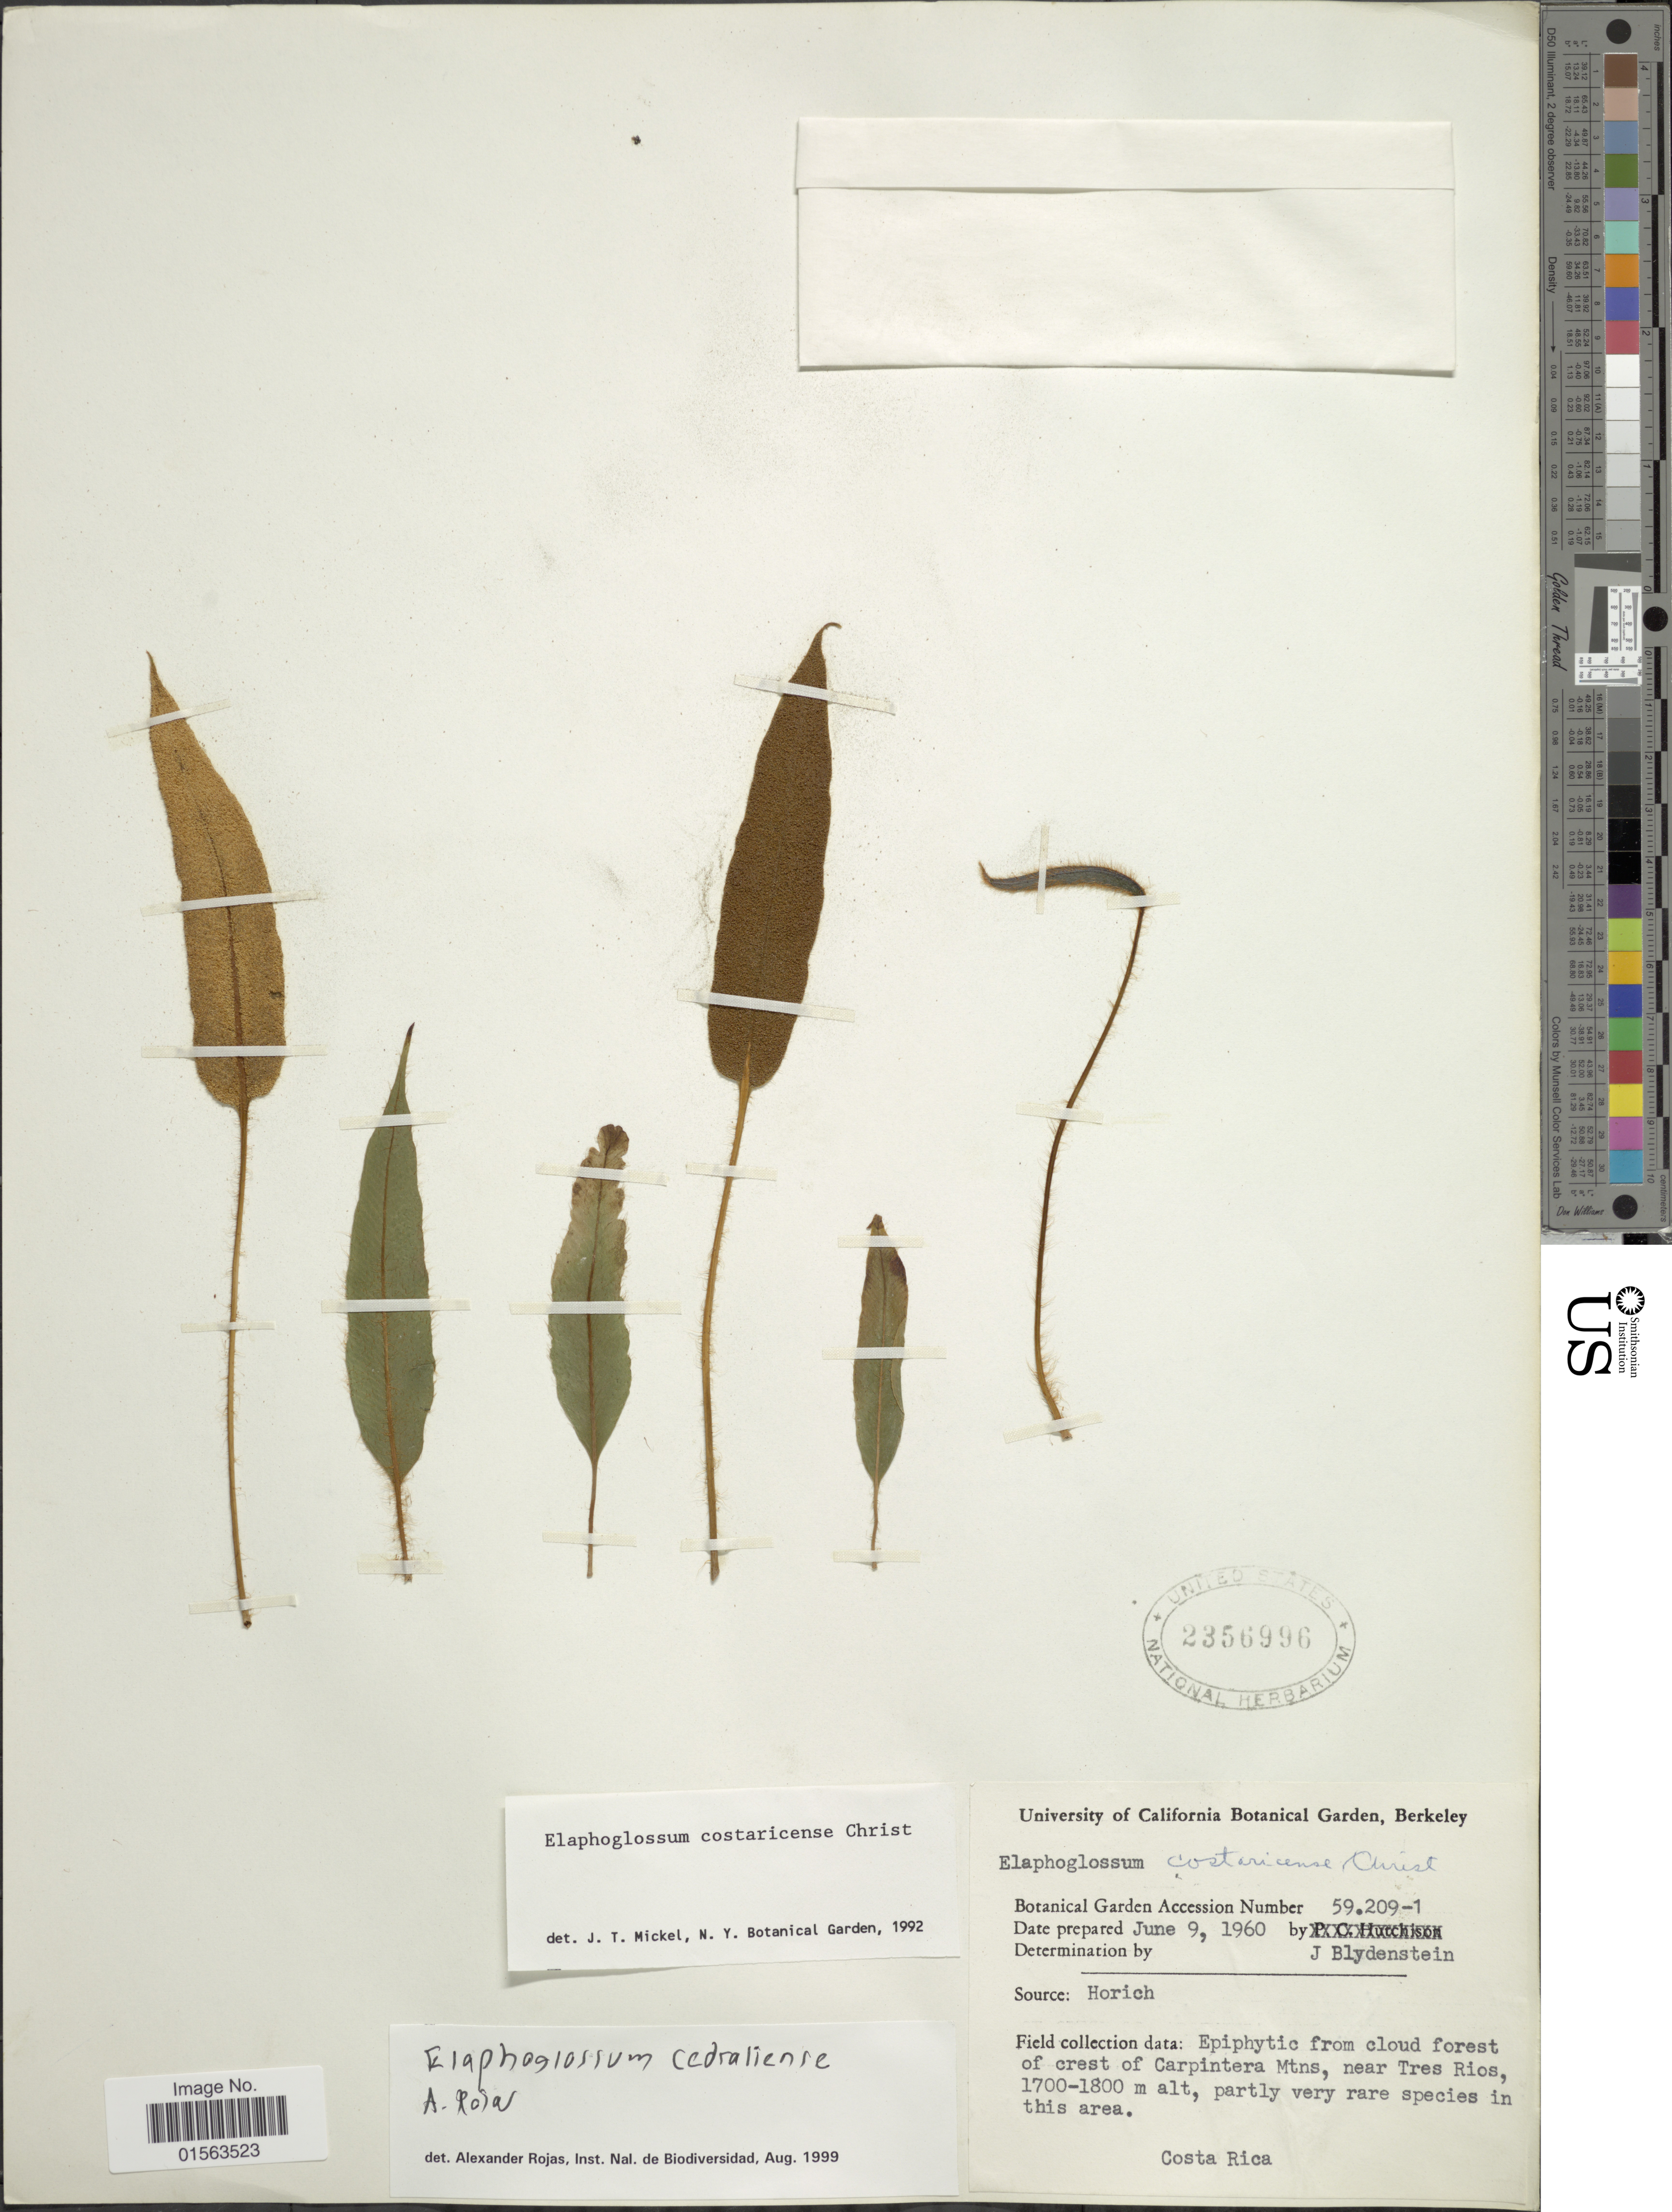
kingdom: Plantae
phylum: Tracheophyta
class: Polypodiopsida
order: Polypodiales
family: Dryopteridaceae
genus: Elaphoglossum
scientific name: Elaphoglossum costaricense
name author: Christ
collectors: J. Blydenstein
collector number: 59209-1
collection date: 1960-06-09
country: United States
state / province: California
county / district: Alameda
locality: University of California Botanical Garden, Berkeley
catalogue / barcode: US 2356996